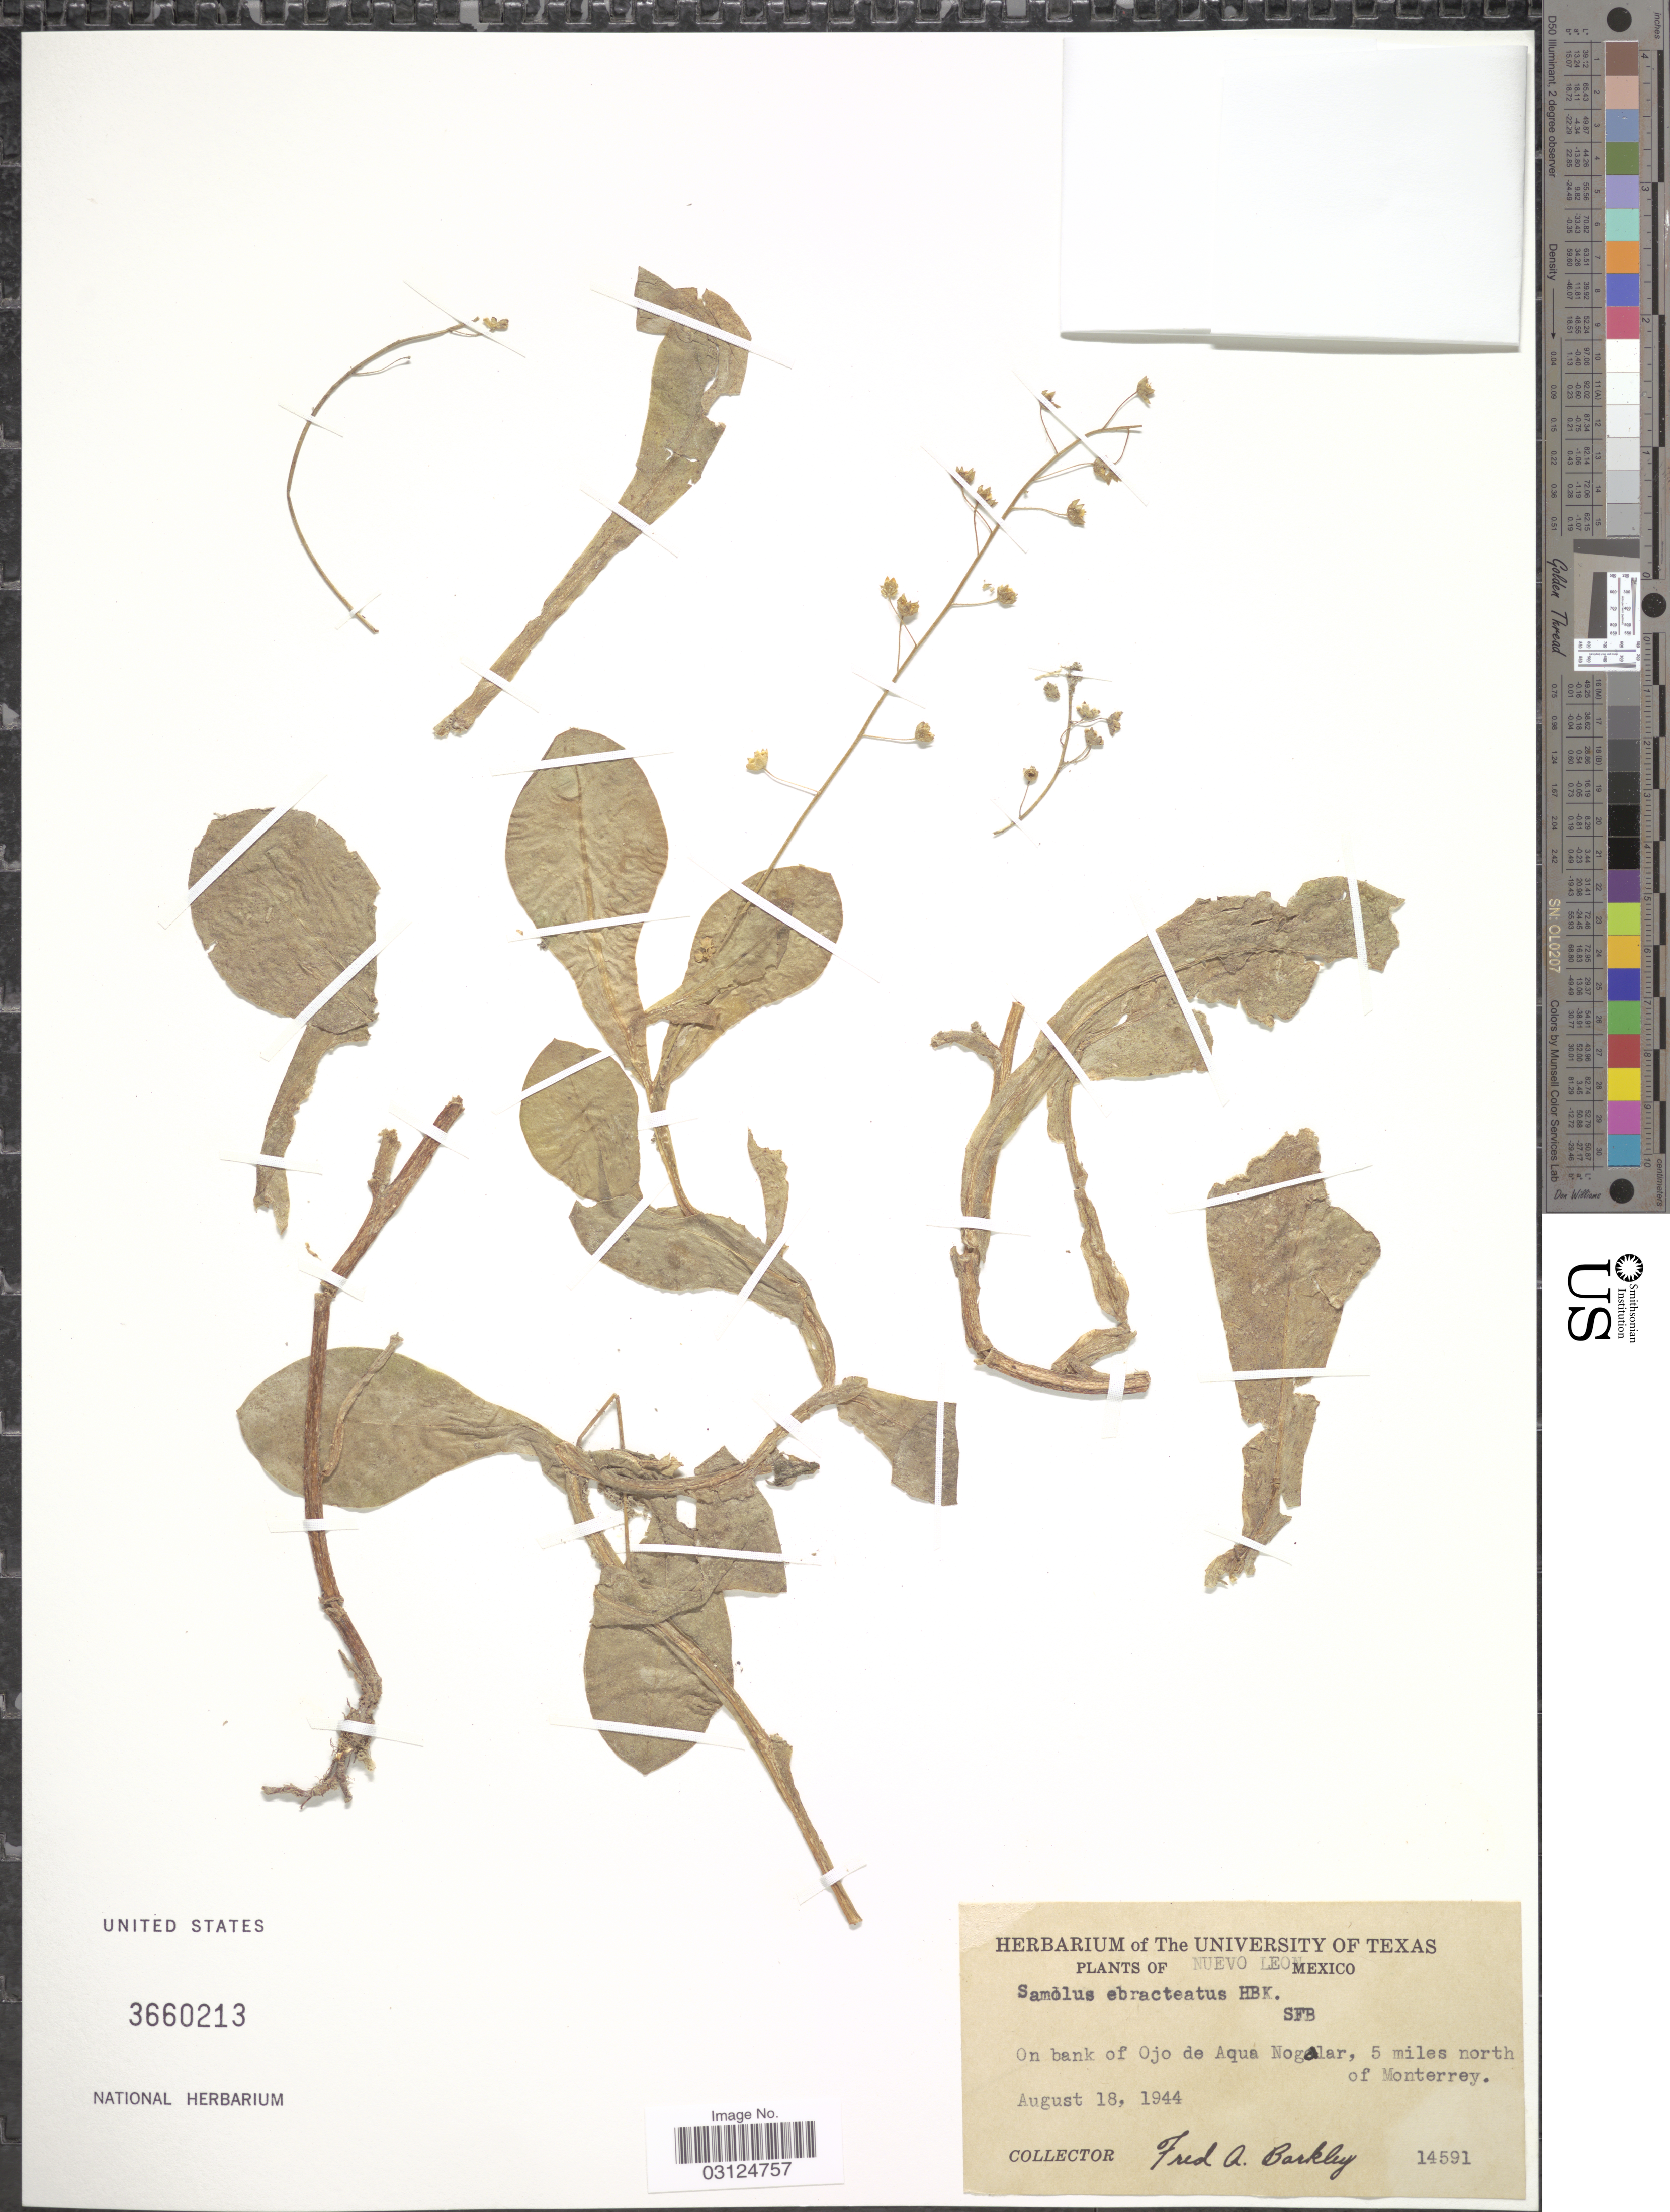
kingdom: Plantae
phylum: Tracheophyta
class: Magnoliopsida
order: Ericales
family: Primulaceae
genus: Samolus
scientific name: Samolus ebracteatus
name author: Kunth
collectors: F. A. Barkley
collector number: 14591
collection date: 1944-08-18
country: Mexico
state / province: Nuevo León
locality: On bank of Ojo de Aqua Nogalar, 5 miles north of Monterrey.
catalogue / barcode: US 3660213